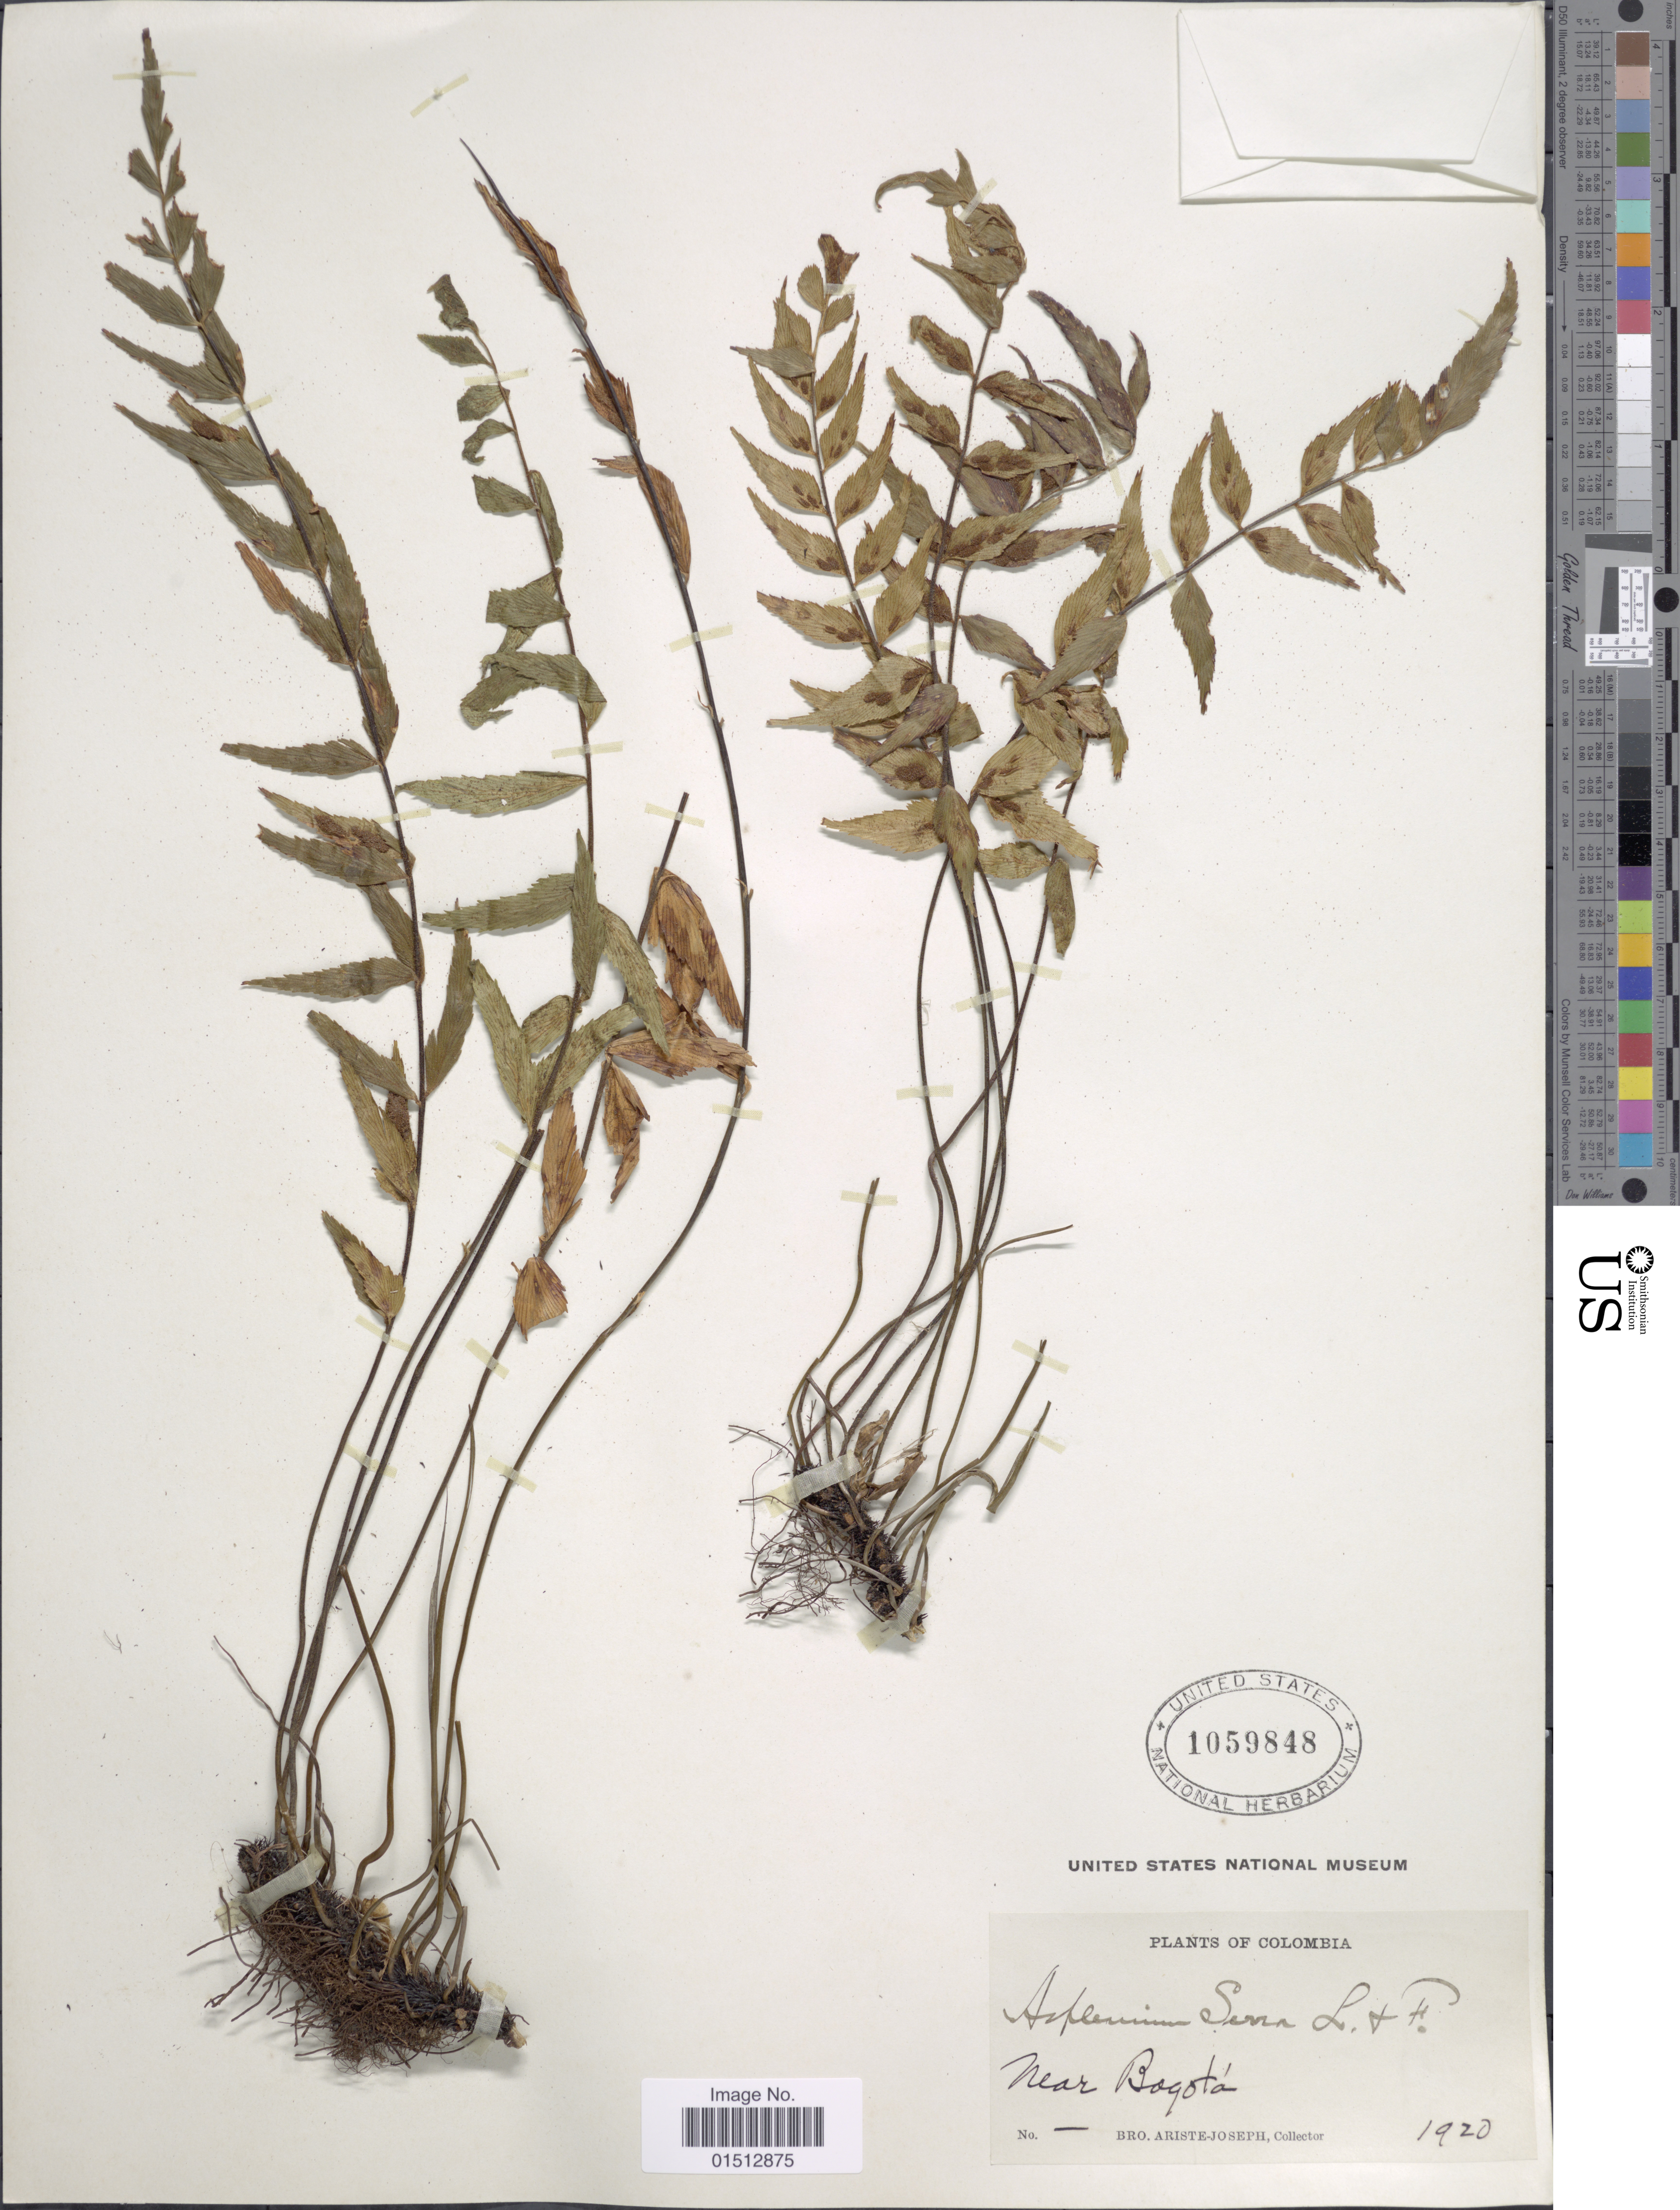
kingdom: Plantae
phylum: Tracheophyta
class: Polypodiopsida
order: Polypodiales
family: Aspleniaceae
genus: Asplenium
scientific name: Asplenium serra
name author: Langsd. & Fisch.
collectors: Bro. Ariste-Joseph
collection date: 1920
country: Colombia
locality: Colombia, near Bogota.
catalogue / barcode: US 1059848